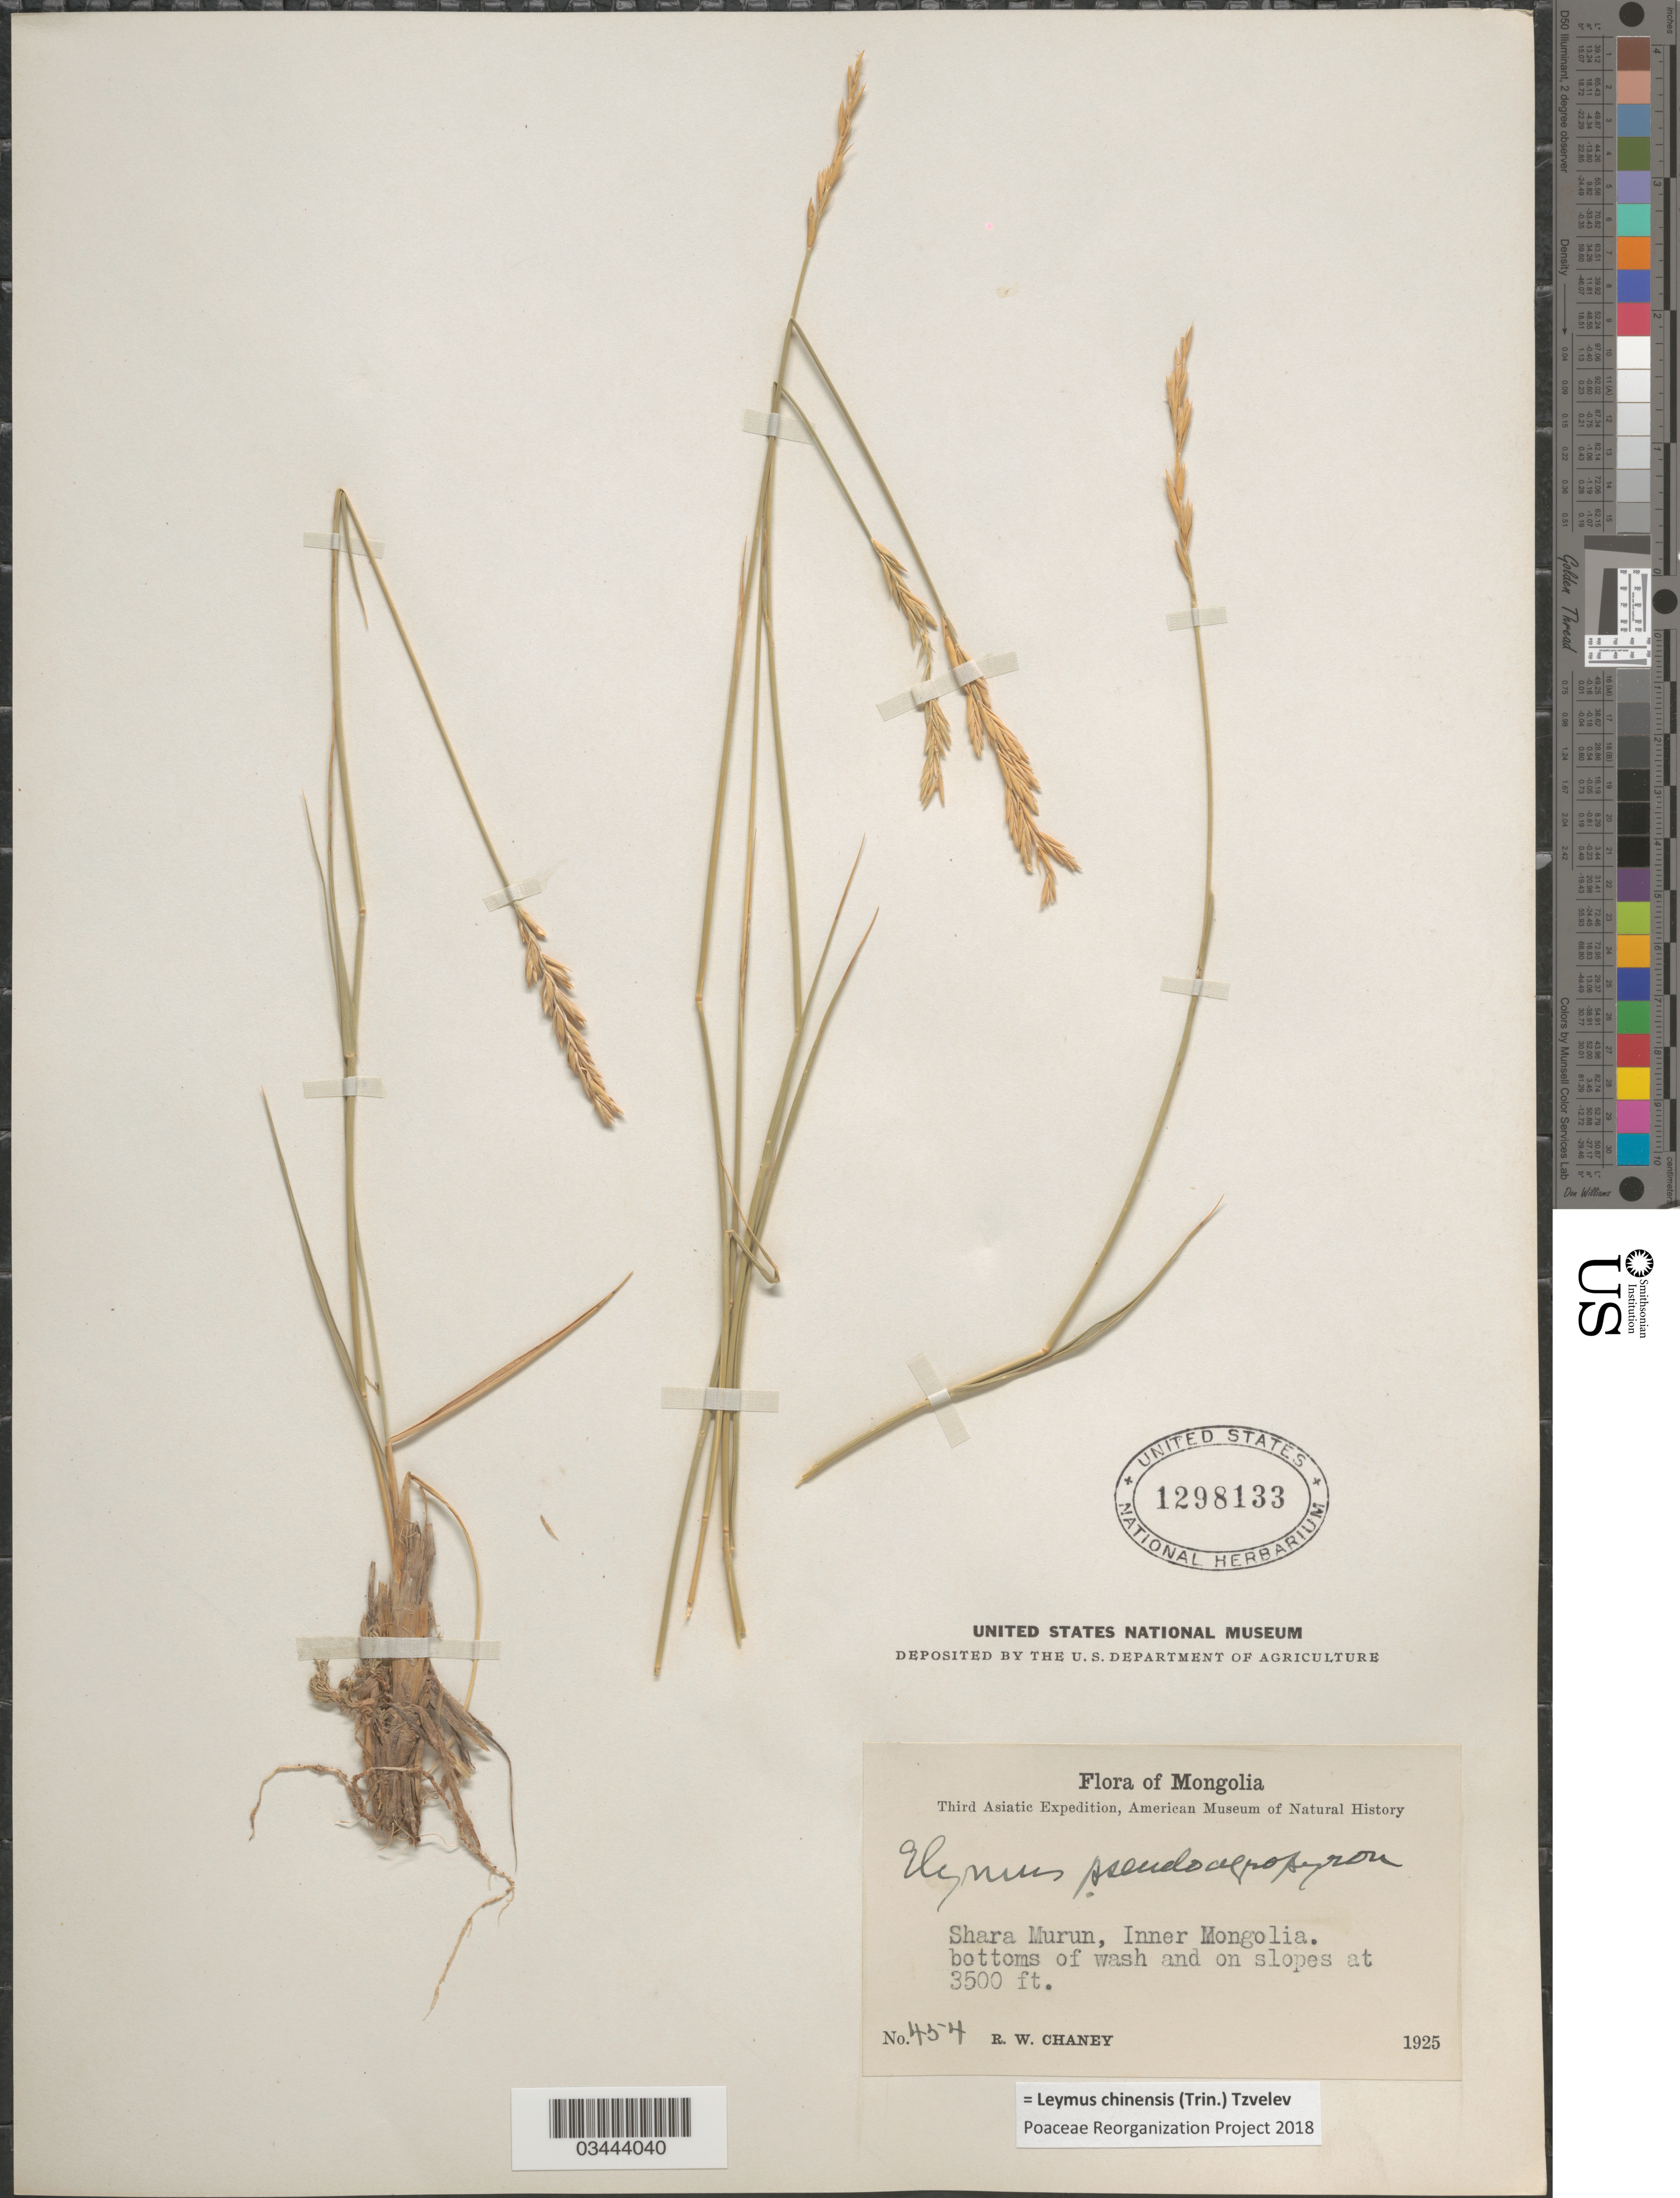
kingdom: Plantae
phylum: Tracheophyta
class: Liliopsida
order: Poales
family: Poaceae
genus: Leymus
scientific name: Leymus chinensis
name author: (Trin.) Tzvelev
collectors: R. Chaney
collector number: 454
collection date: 1925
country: China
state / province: Nei Monggol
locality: Mongolia. Third Asiatic Expedition. Shara Murun, Inner Mongolia. bottoms of wash and on slopes.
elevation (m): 1067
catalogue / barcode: US 1298133